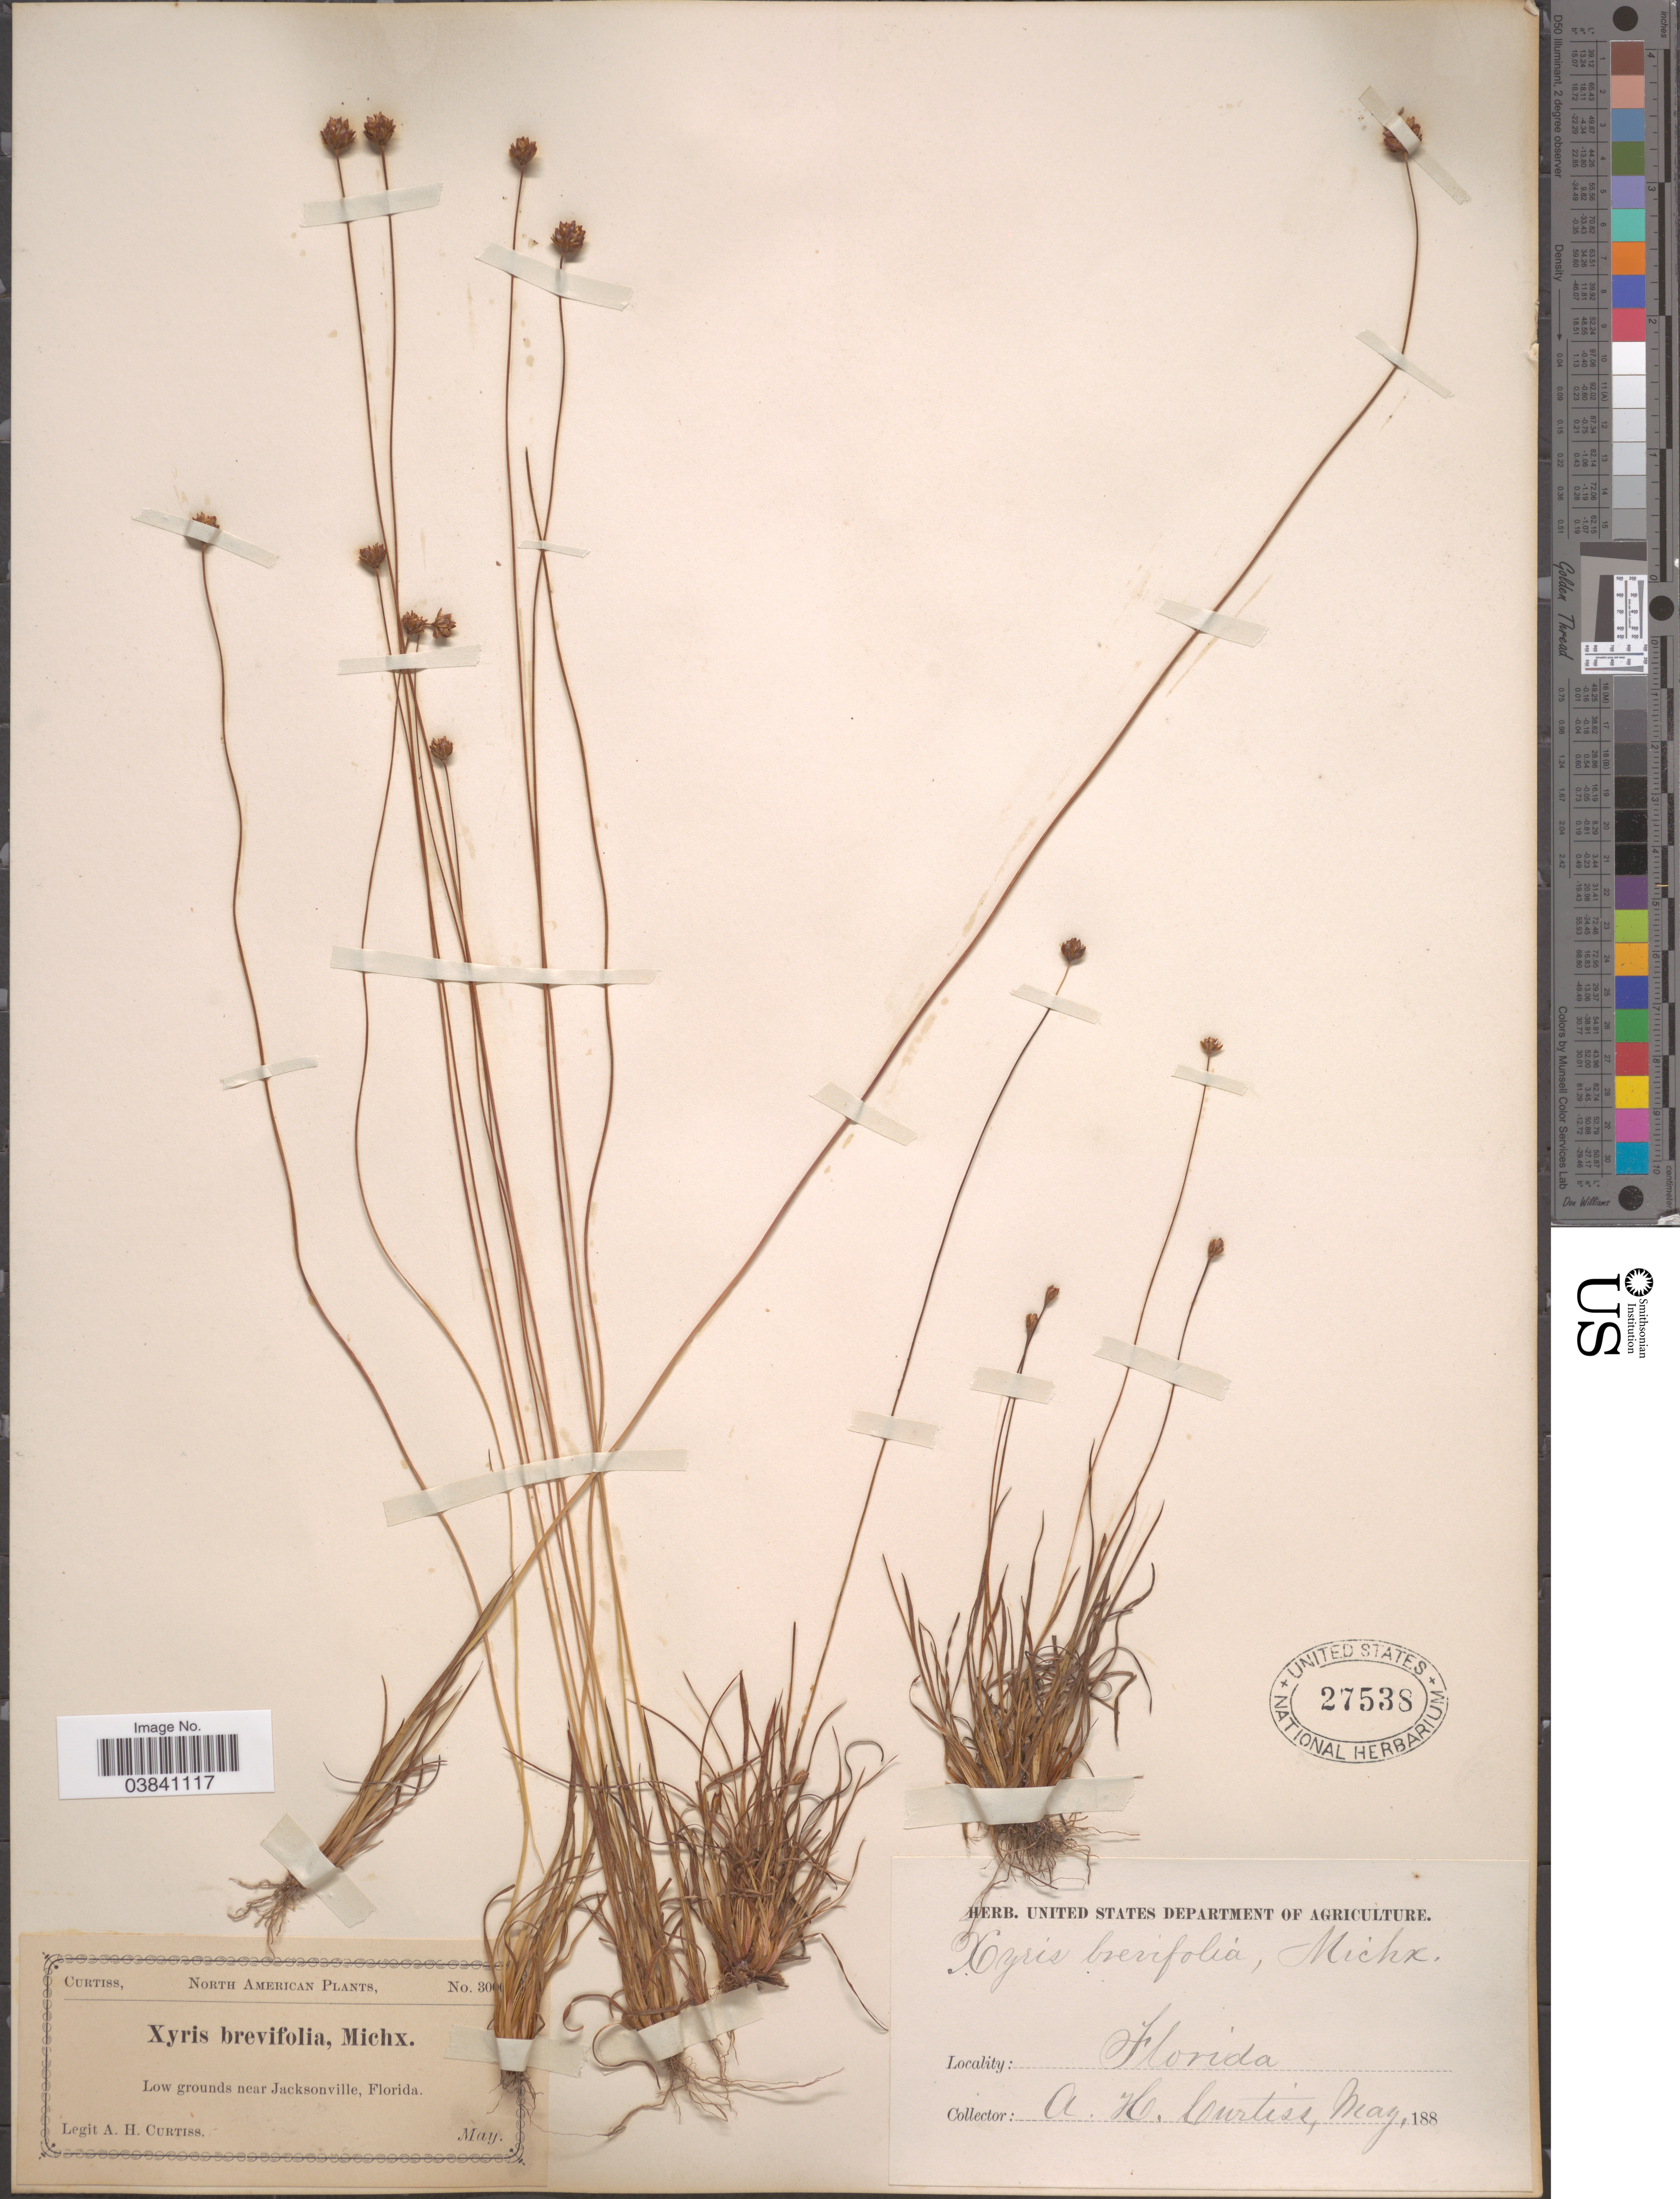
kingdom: Plantae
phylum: Tracheophyta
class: Liliopsida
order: Poales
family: Xyridaceae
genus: Xyris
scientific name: Xyris brevifolia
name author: Michx.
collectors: A. H. Curtiss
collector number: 30!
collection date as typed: may 188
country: United States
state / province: Florida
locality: Low grounds near Jacksonville.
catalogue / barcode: US 27538